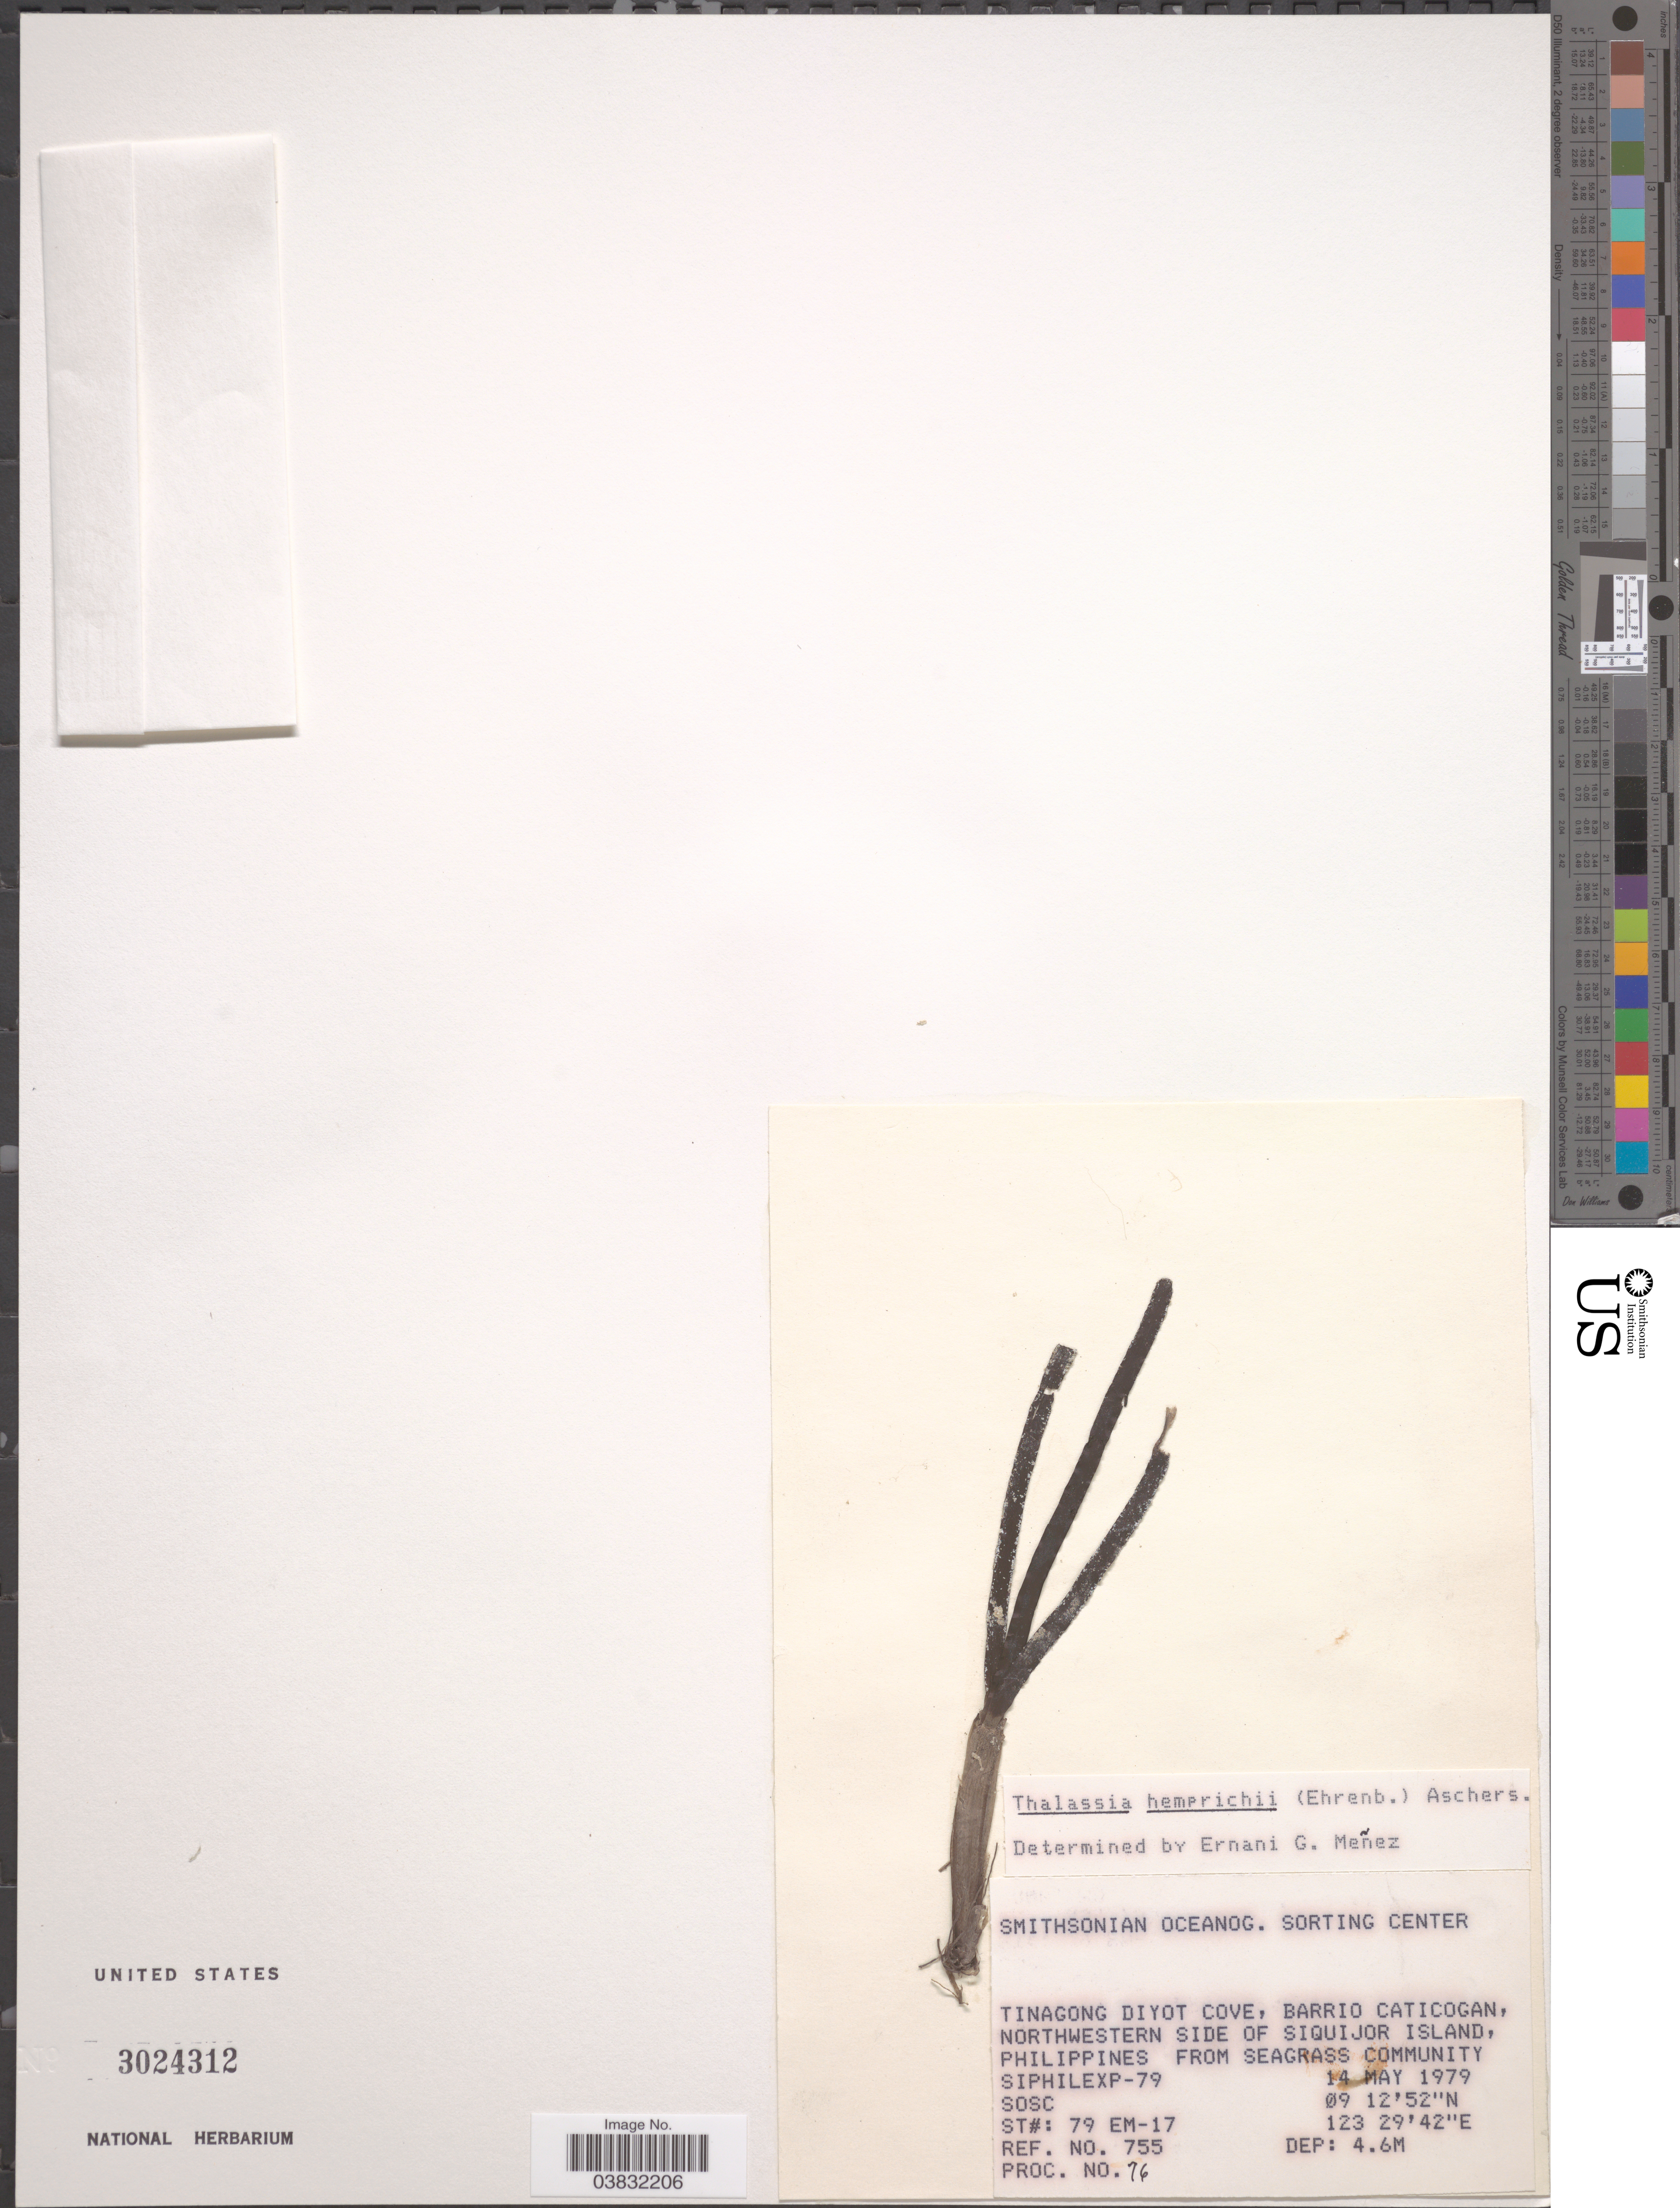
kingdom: Plantae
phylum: Tracheophyta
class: Liliopsida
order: Alismatales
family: Hydrocharitaceae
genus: Thalassia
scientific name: Thalassia hemprichii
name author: Asch.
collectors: SOSC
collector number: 755/76 ?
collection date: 1979-05-14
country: Philippines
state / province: Central Visayas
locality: Tinagong Diyot Cove, Barrio Caticogan, Northwestern side of Siquijor Island.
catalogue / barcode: US 3024312